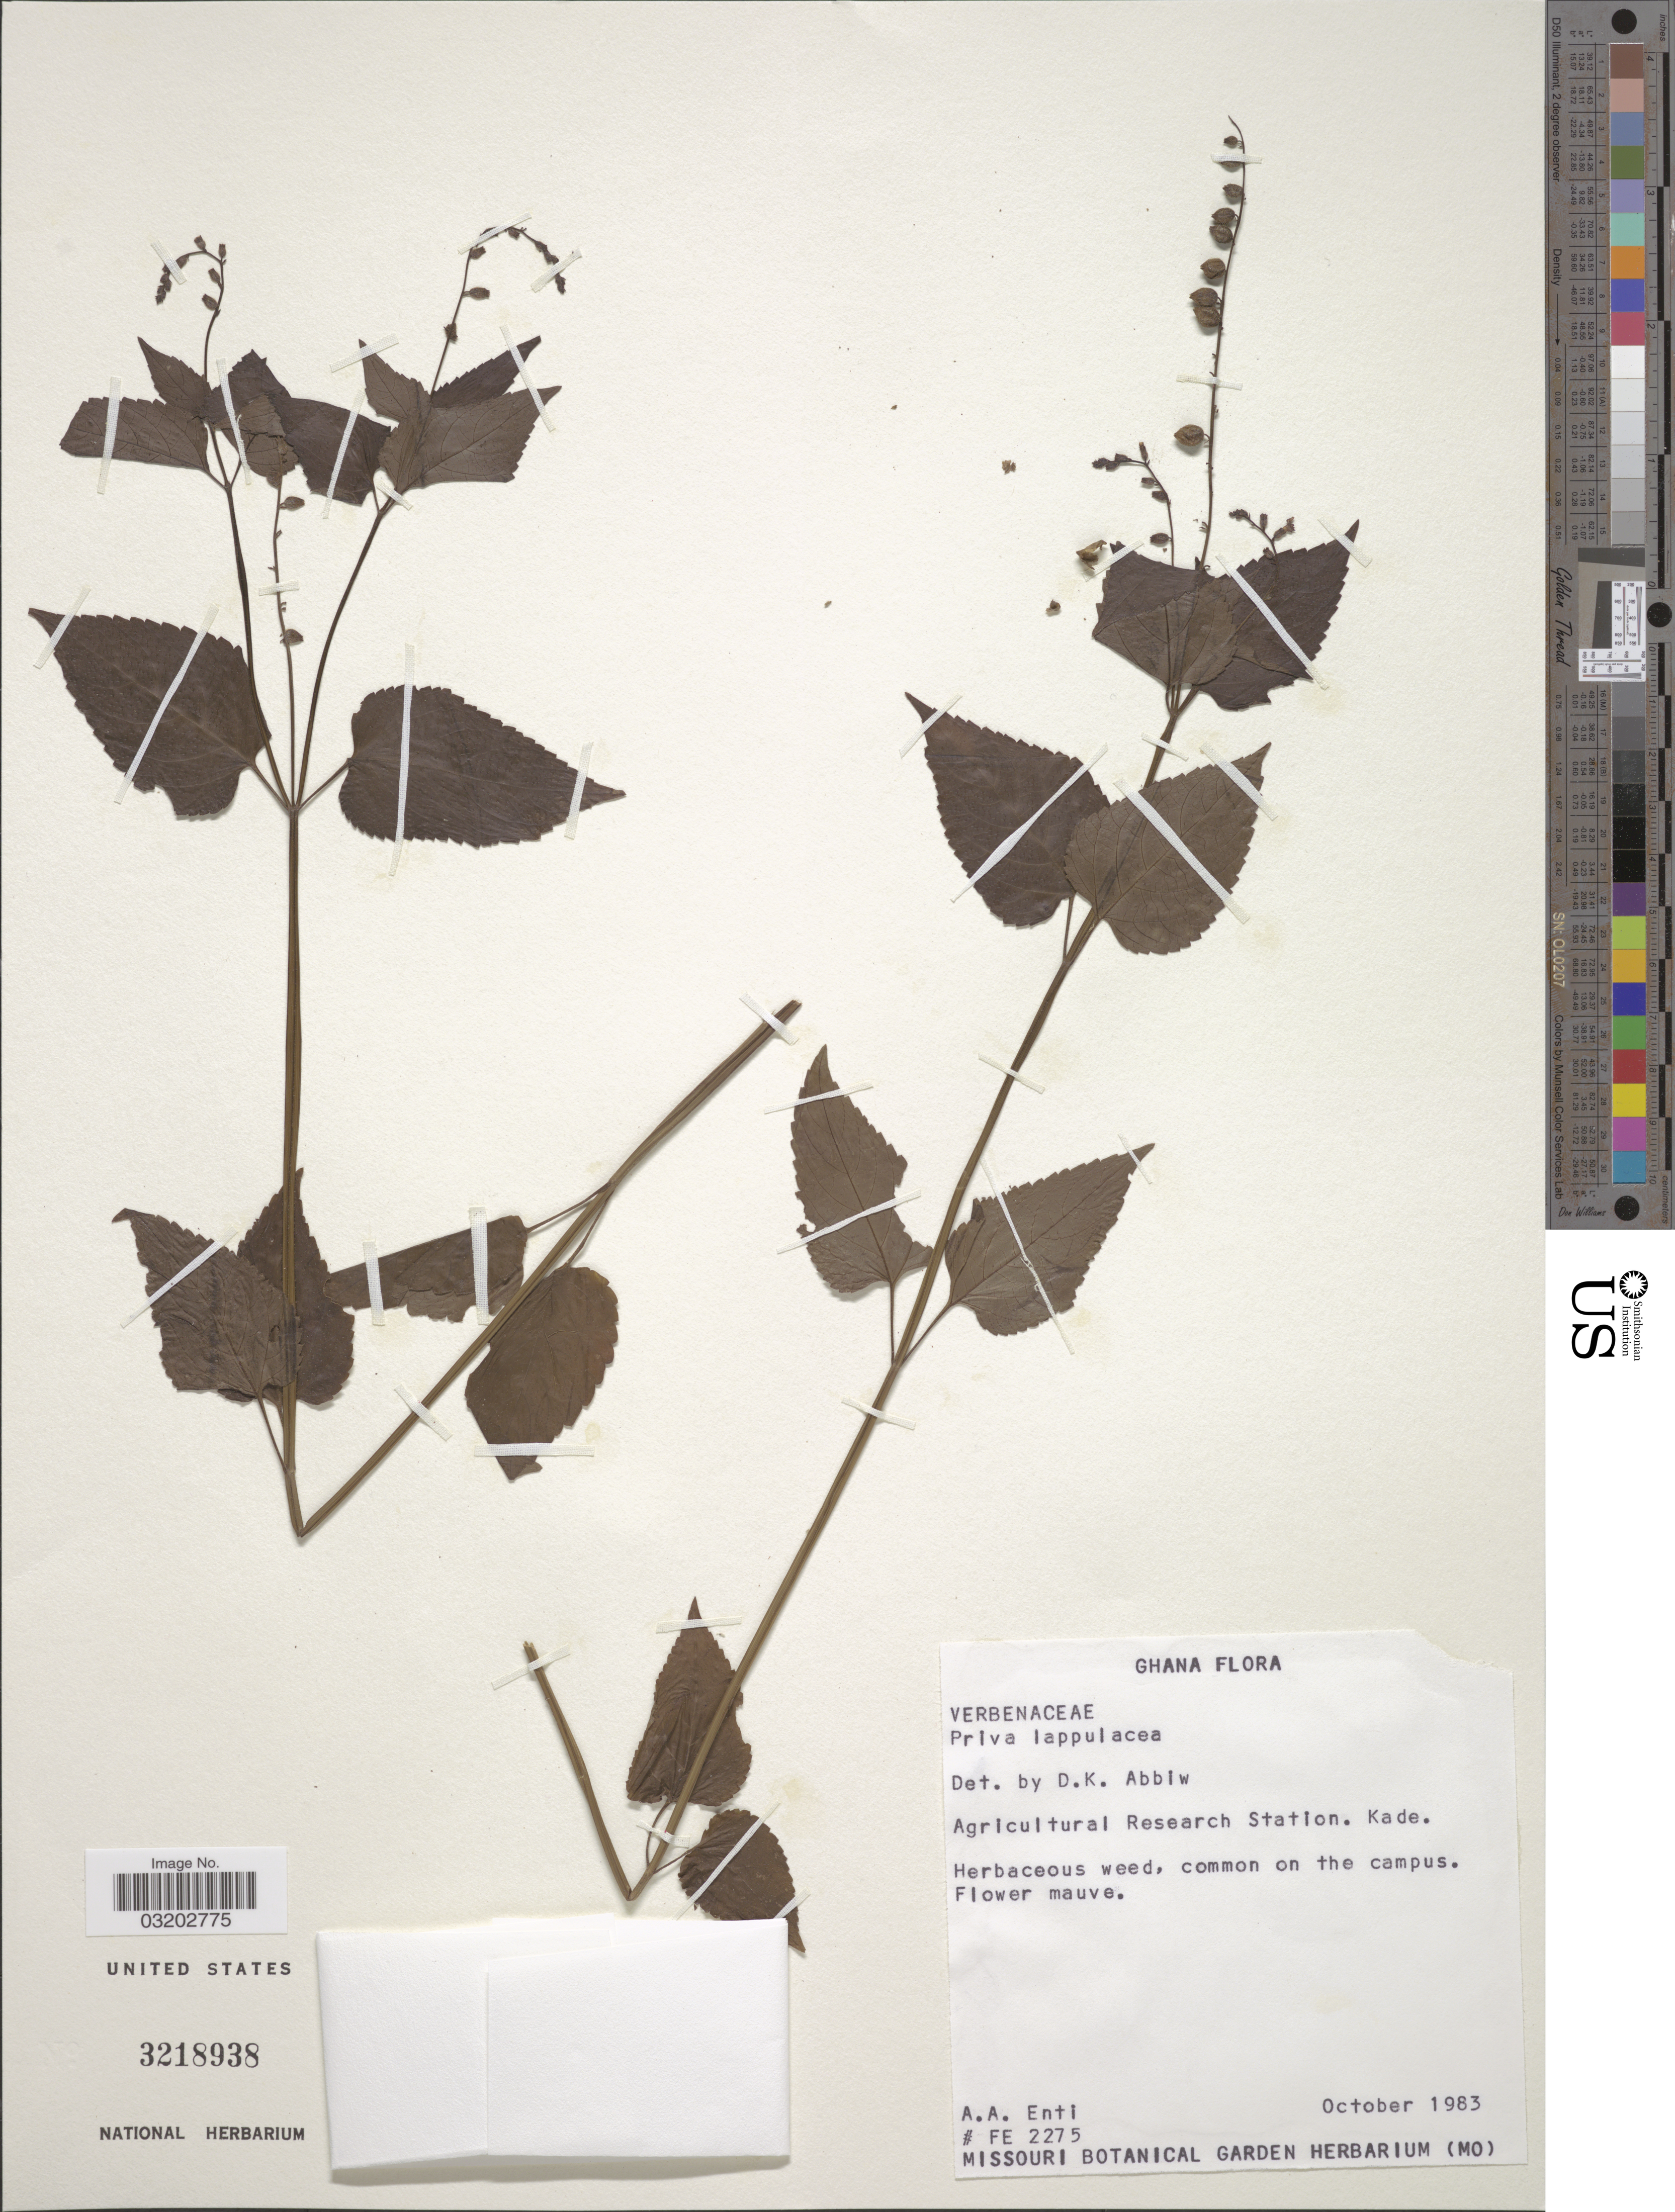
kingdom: Plantae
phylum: Tracheophyta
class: Magnoliopsida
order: Lamiales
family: Verbenaceae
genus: Priva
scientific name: Priva lappulacea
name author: (L.) Pers.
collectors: A. Enti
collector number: FE 2275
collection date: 1983-10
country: Ghana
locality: Agricultural Research Station. Kade.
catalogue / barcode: US 3218938